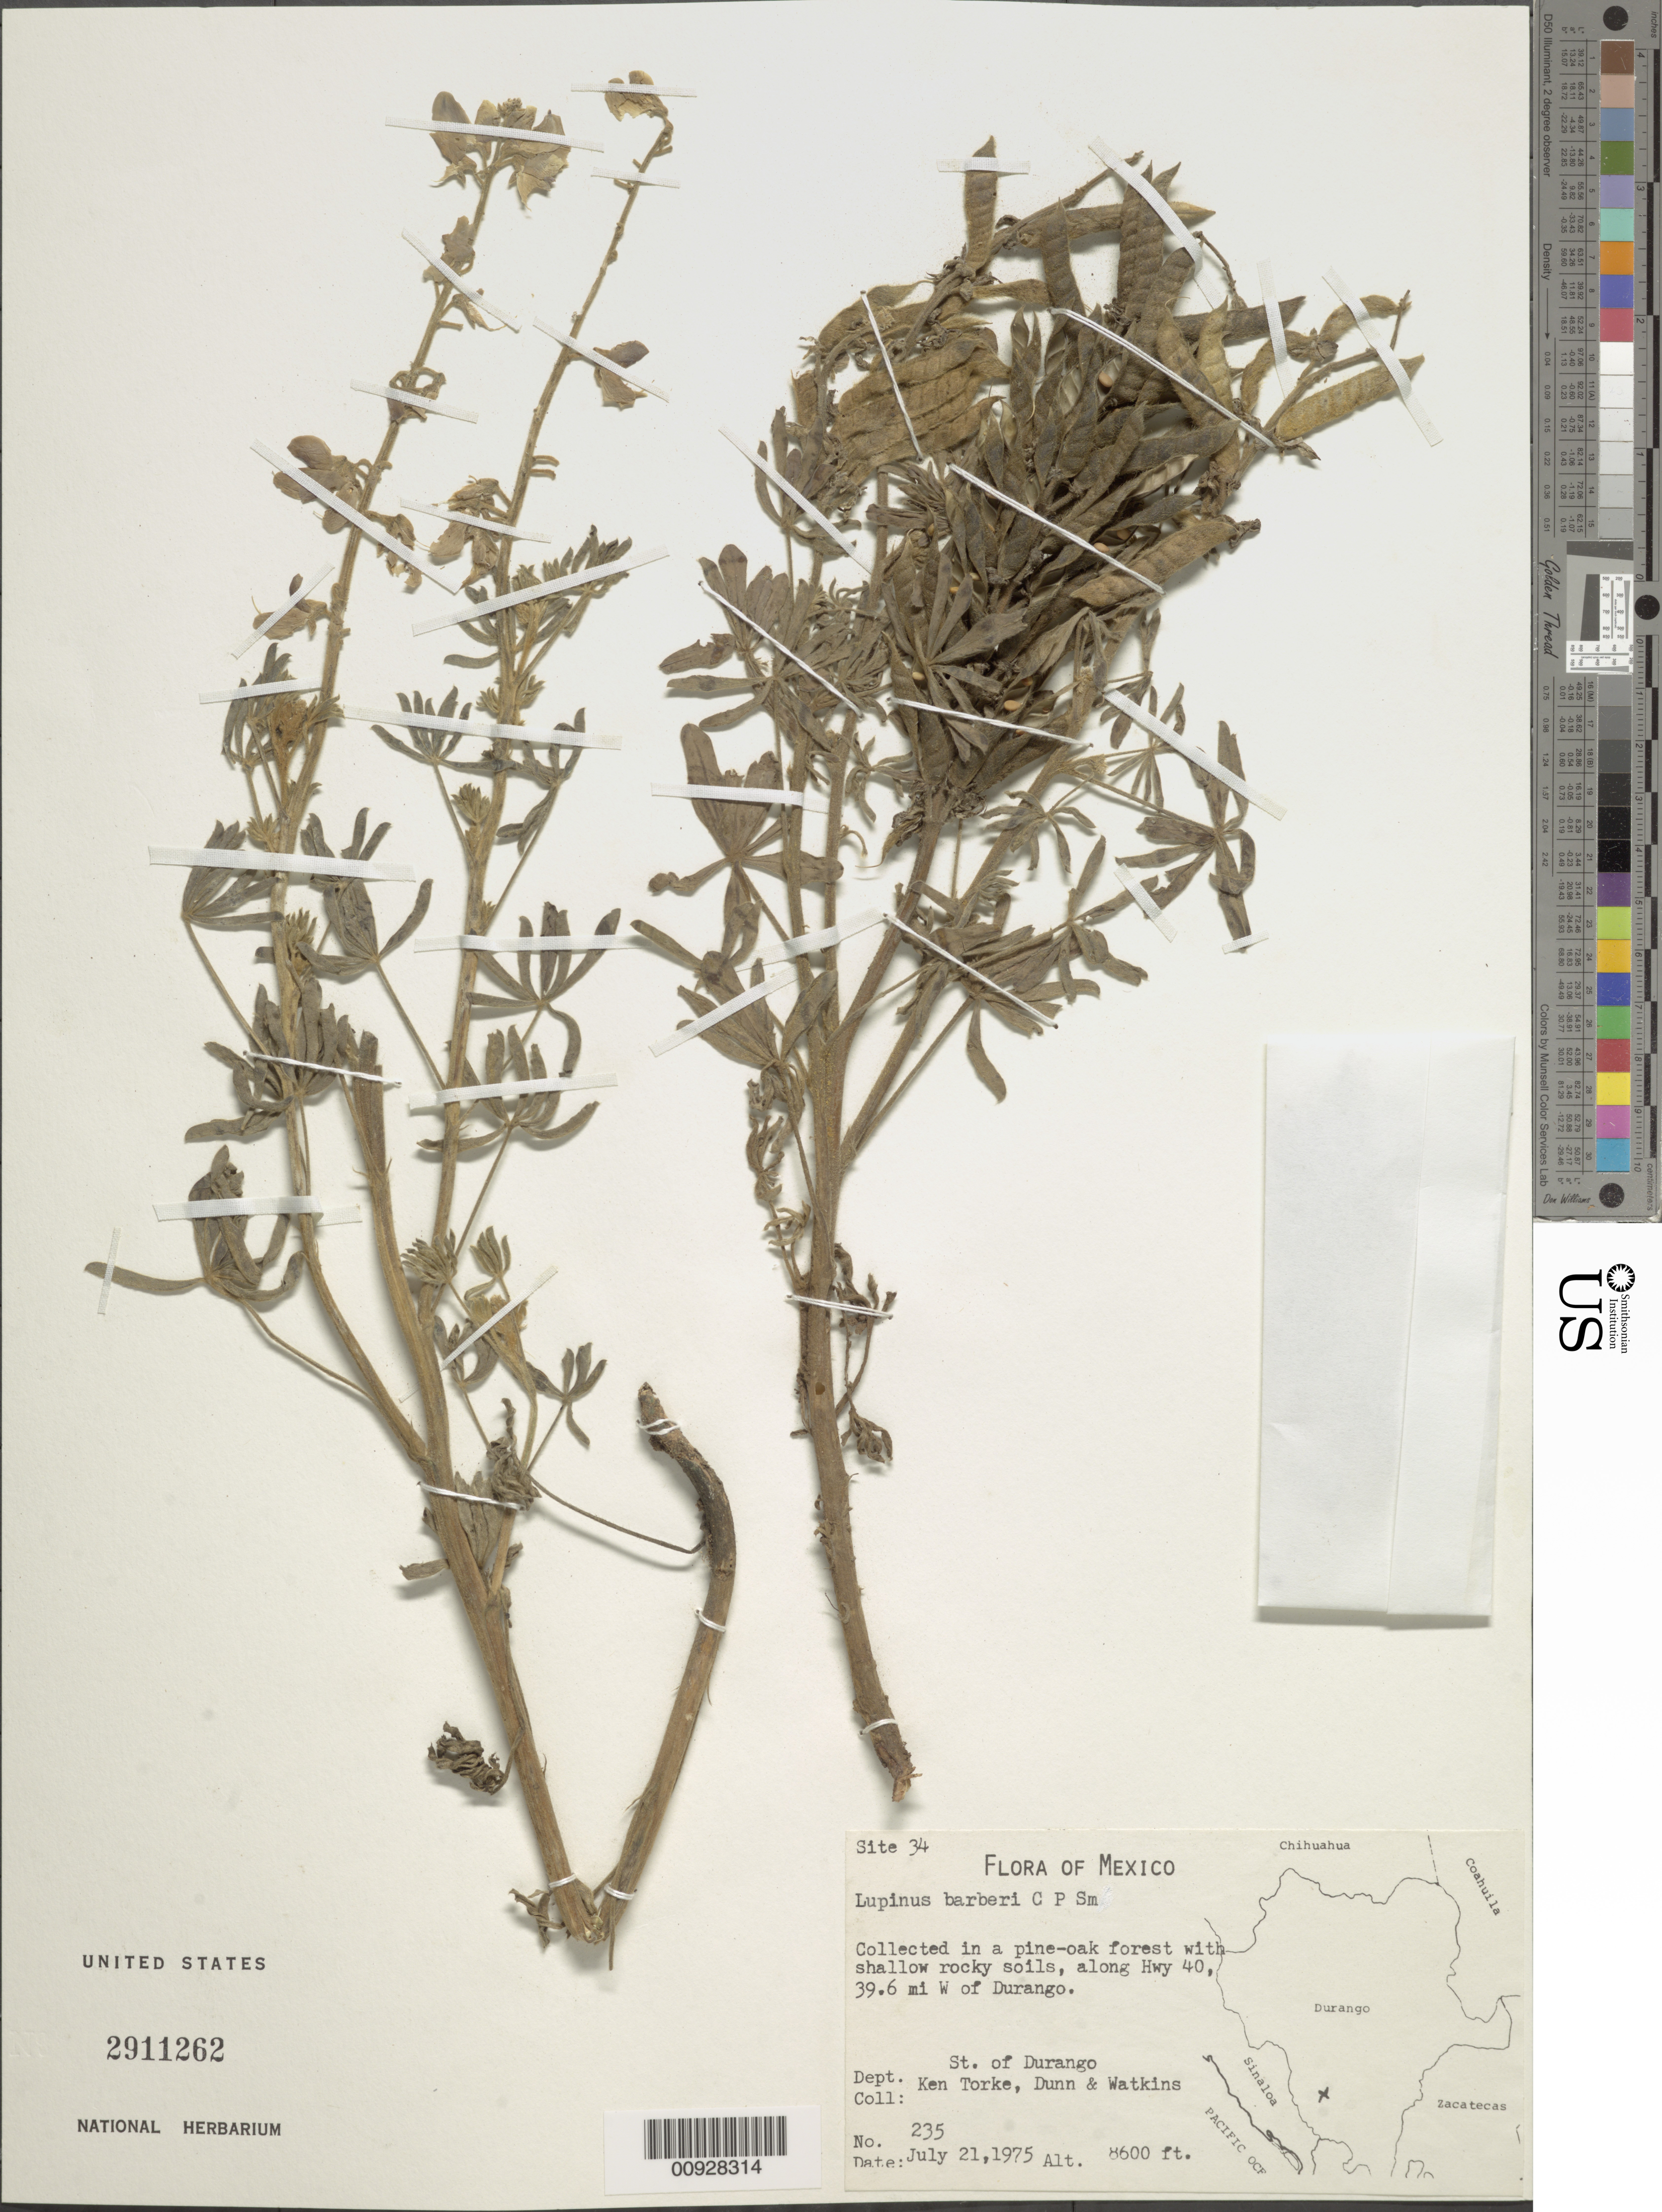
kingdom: Plantae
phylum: Tracheophyta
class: Magnoliopsida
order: Fabales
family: Fabaceae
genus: Lupinus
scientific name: Lupinus barberi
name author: (C.P. Sm.) Rafaill & D.B. Dunn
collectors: K. Torke, -- Dunn & Watkins, --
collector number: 235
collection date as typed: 21 Jul 1975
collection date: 1975-07-21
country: Mexico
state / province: Durango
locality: Along Hwy 40, 39.6 mi. W of Durango, State of Durango.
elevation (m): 2621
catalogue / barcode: US 2911262